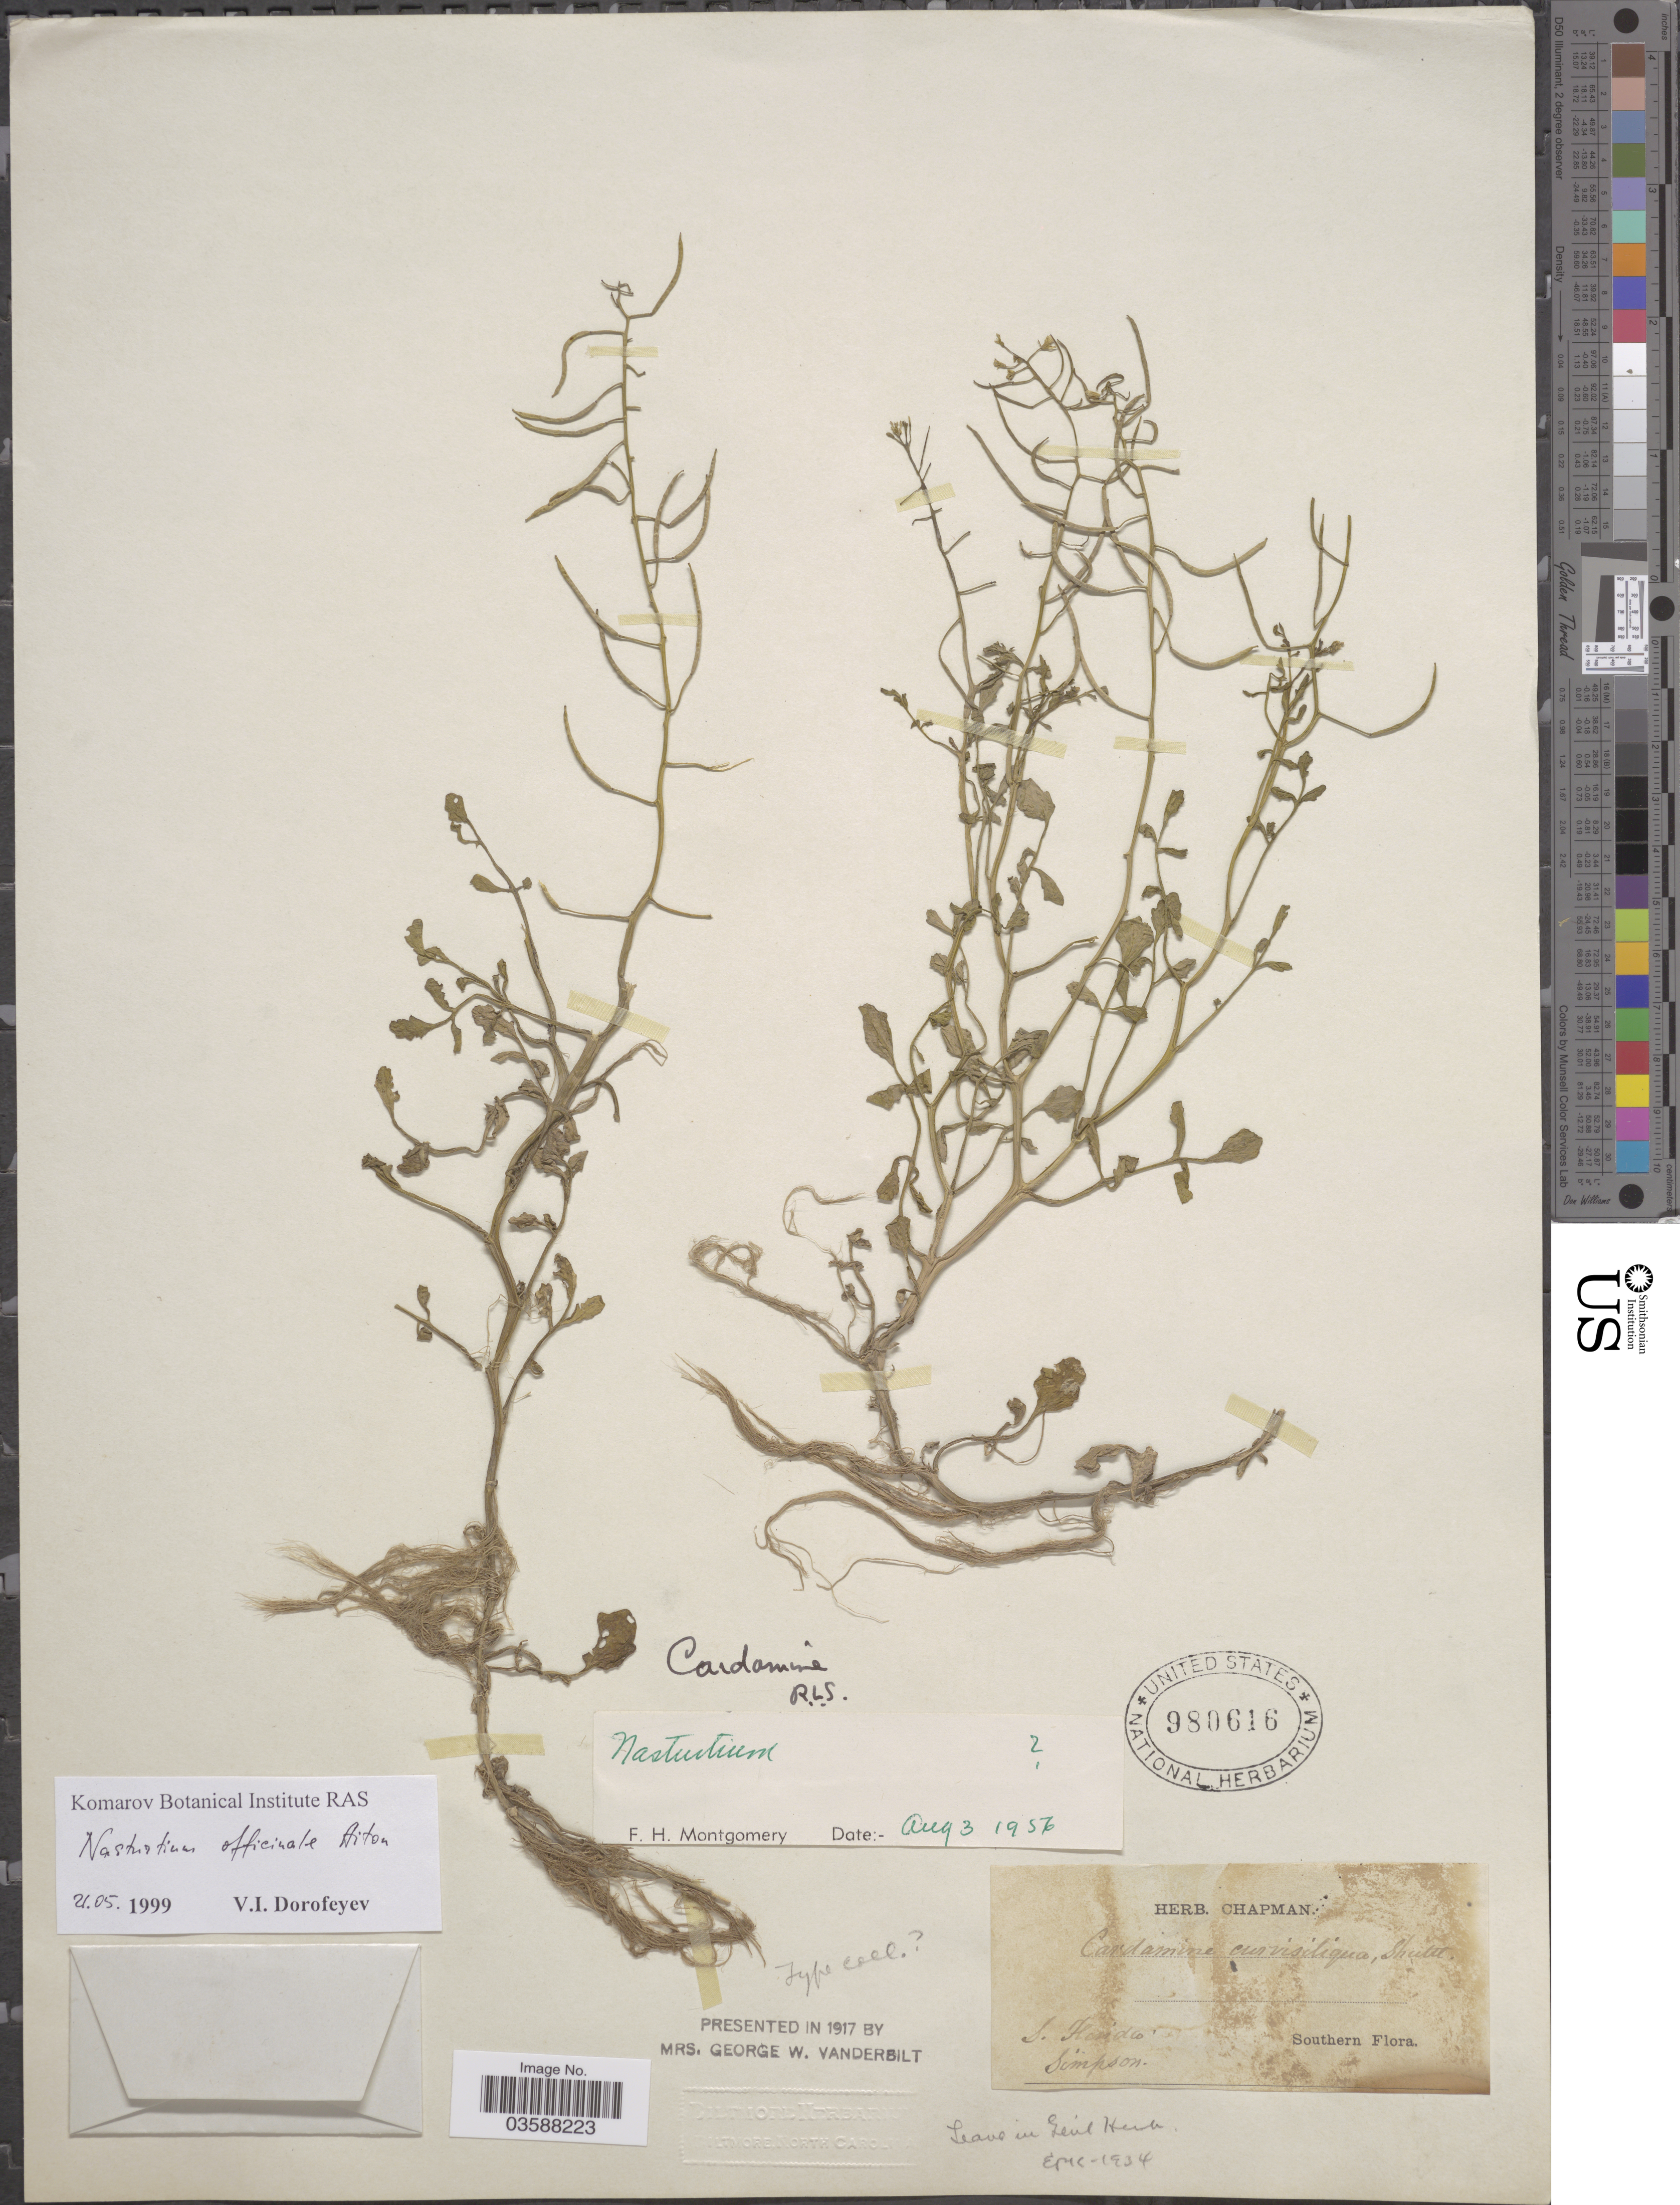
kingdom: Plantae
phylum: Tracheophyta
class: Magnoliopsida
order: Brassicales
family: Brassicaceae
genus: Nasturtium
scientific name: Nasturtium floridanum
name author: (Al-Shehbaz & Rollins) Al-Shehbaz & R.A. Price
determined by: Strong, Mark T., (BOT), Smithsonian Institution - National Museum of Natural History (UNITED STATES)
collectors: Simpson, --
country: United States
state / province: Florida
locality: S. Florida. Southern.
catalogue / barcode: US 980616